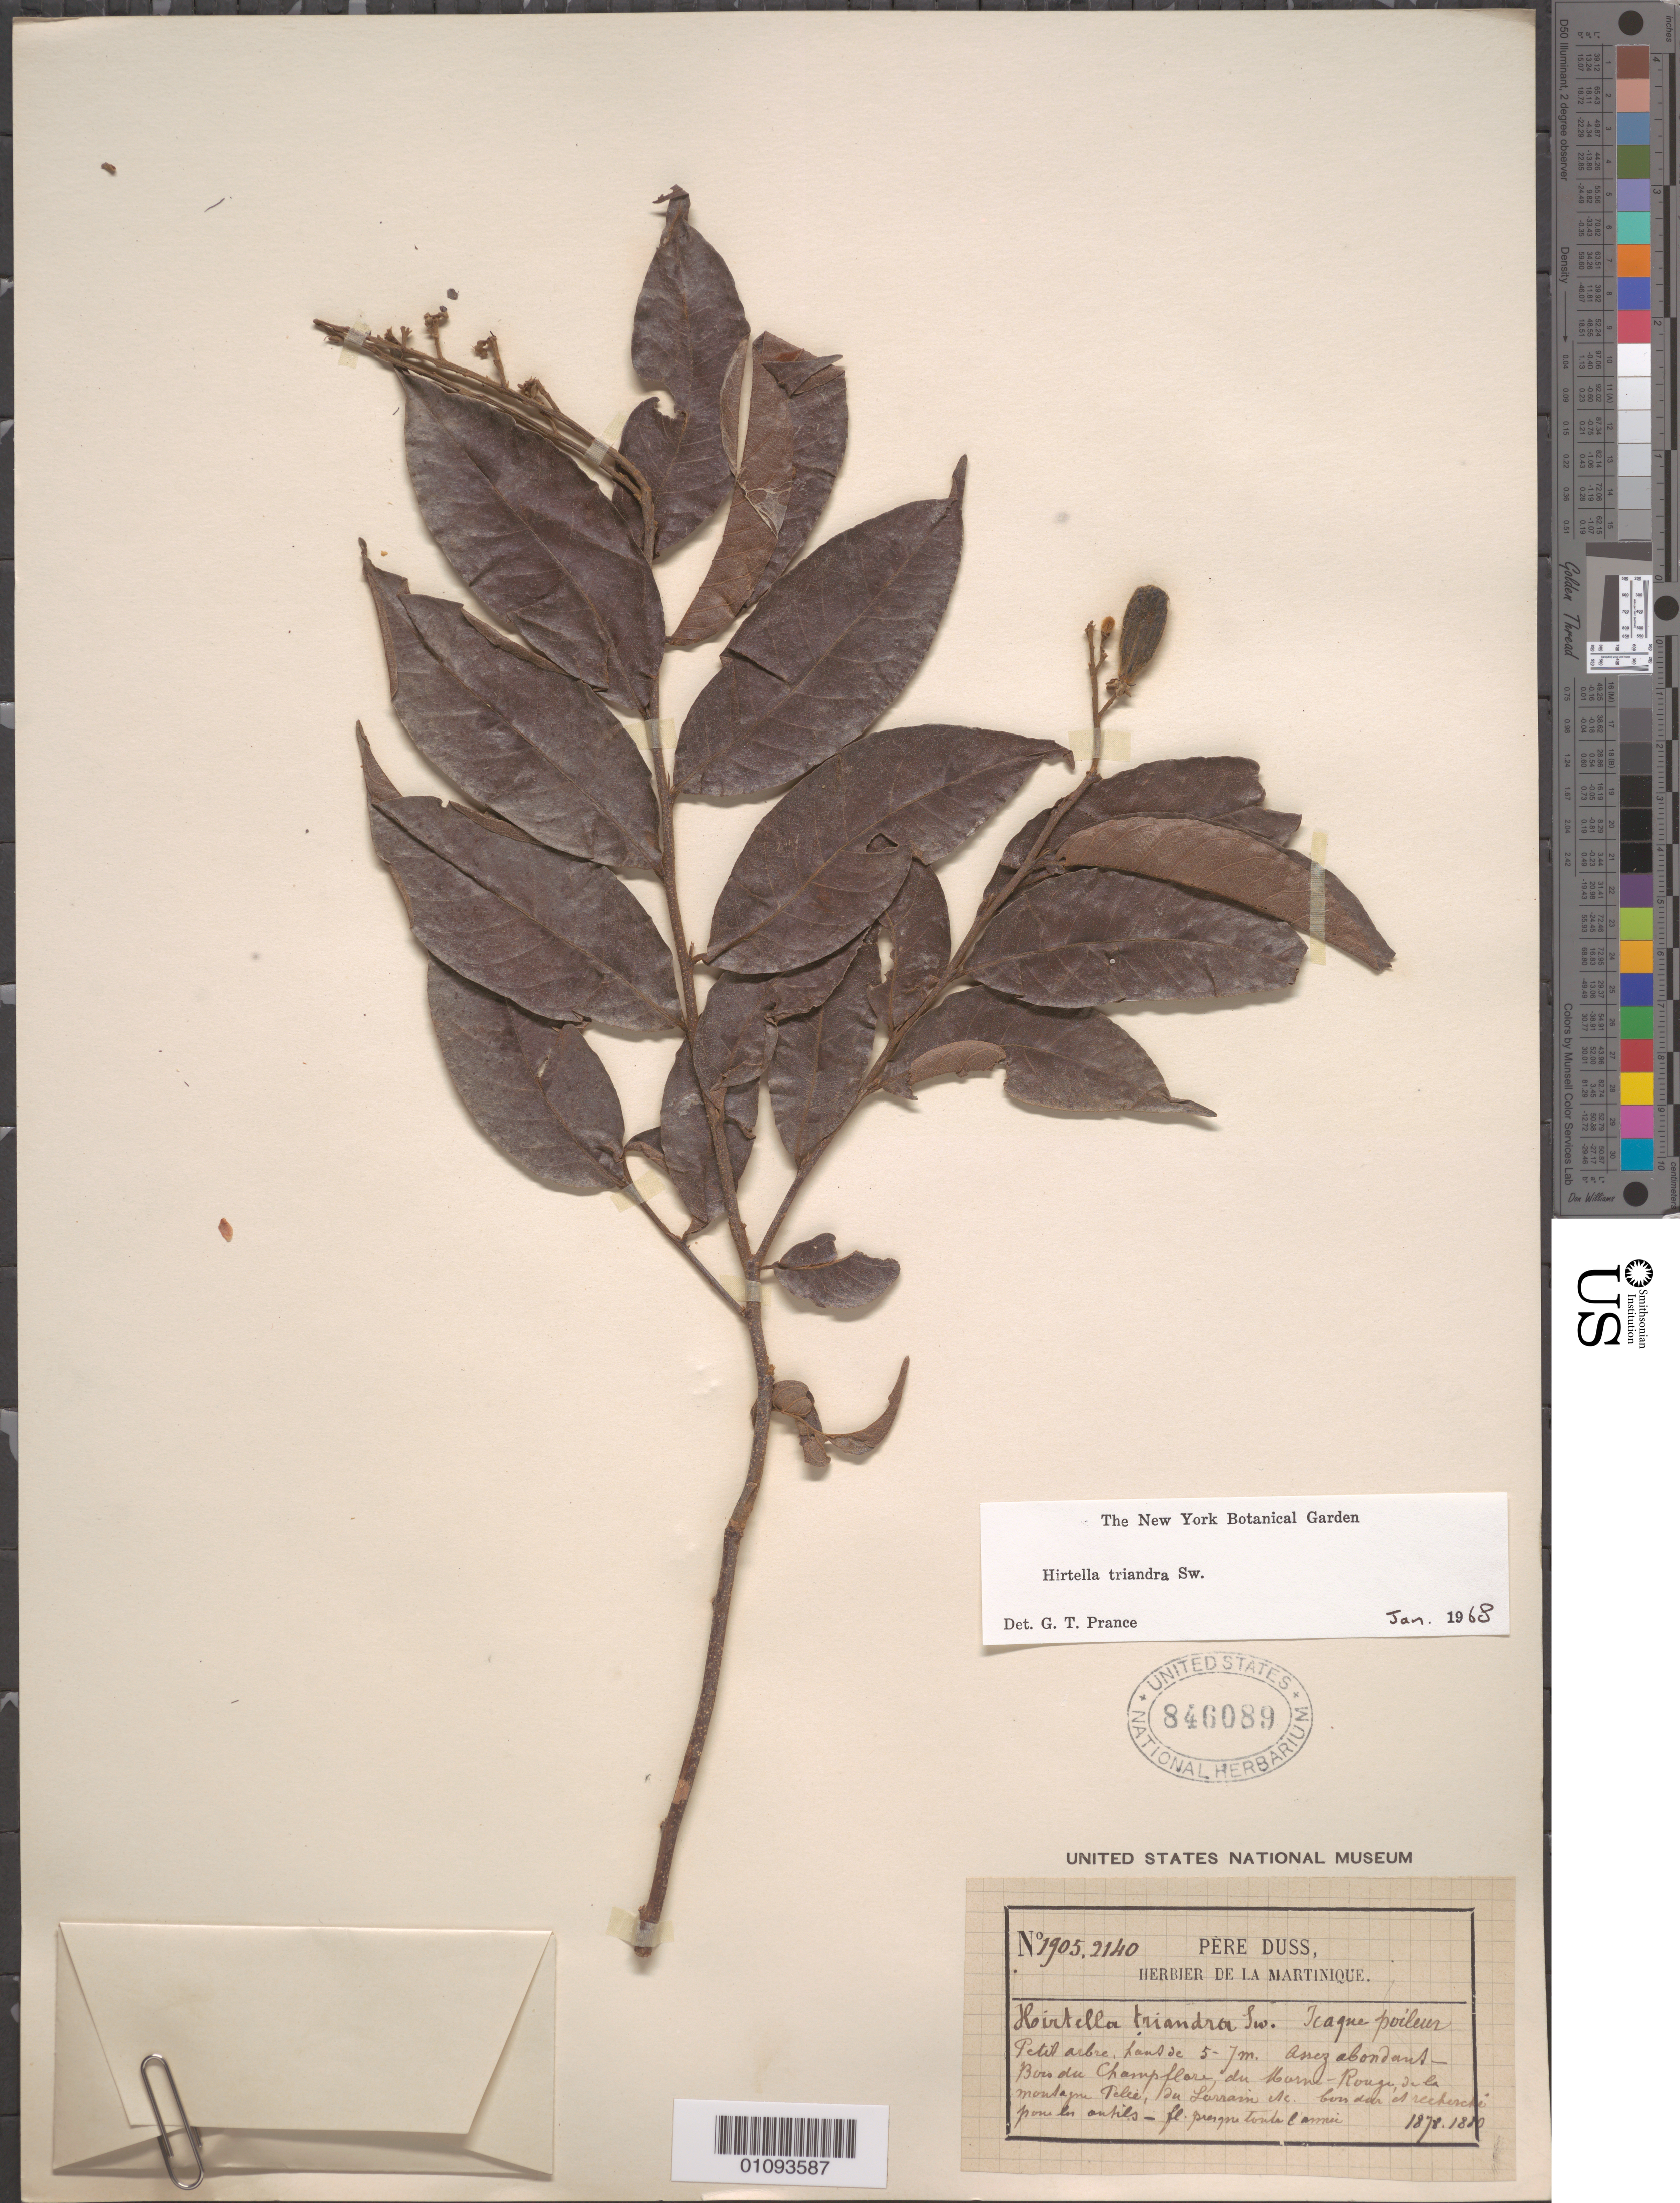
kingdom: Plantae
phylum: Tracheophyta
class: Magnoliopsida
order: Malpighiales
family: Chrysobalanaceae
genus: Hirtella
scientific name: Hirtella triandra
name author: Sw.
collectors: Père Duss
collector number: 1905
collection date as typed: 1878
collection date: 1878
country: Martinique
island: Martinique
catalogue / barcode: US 846089